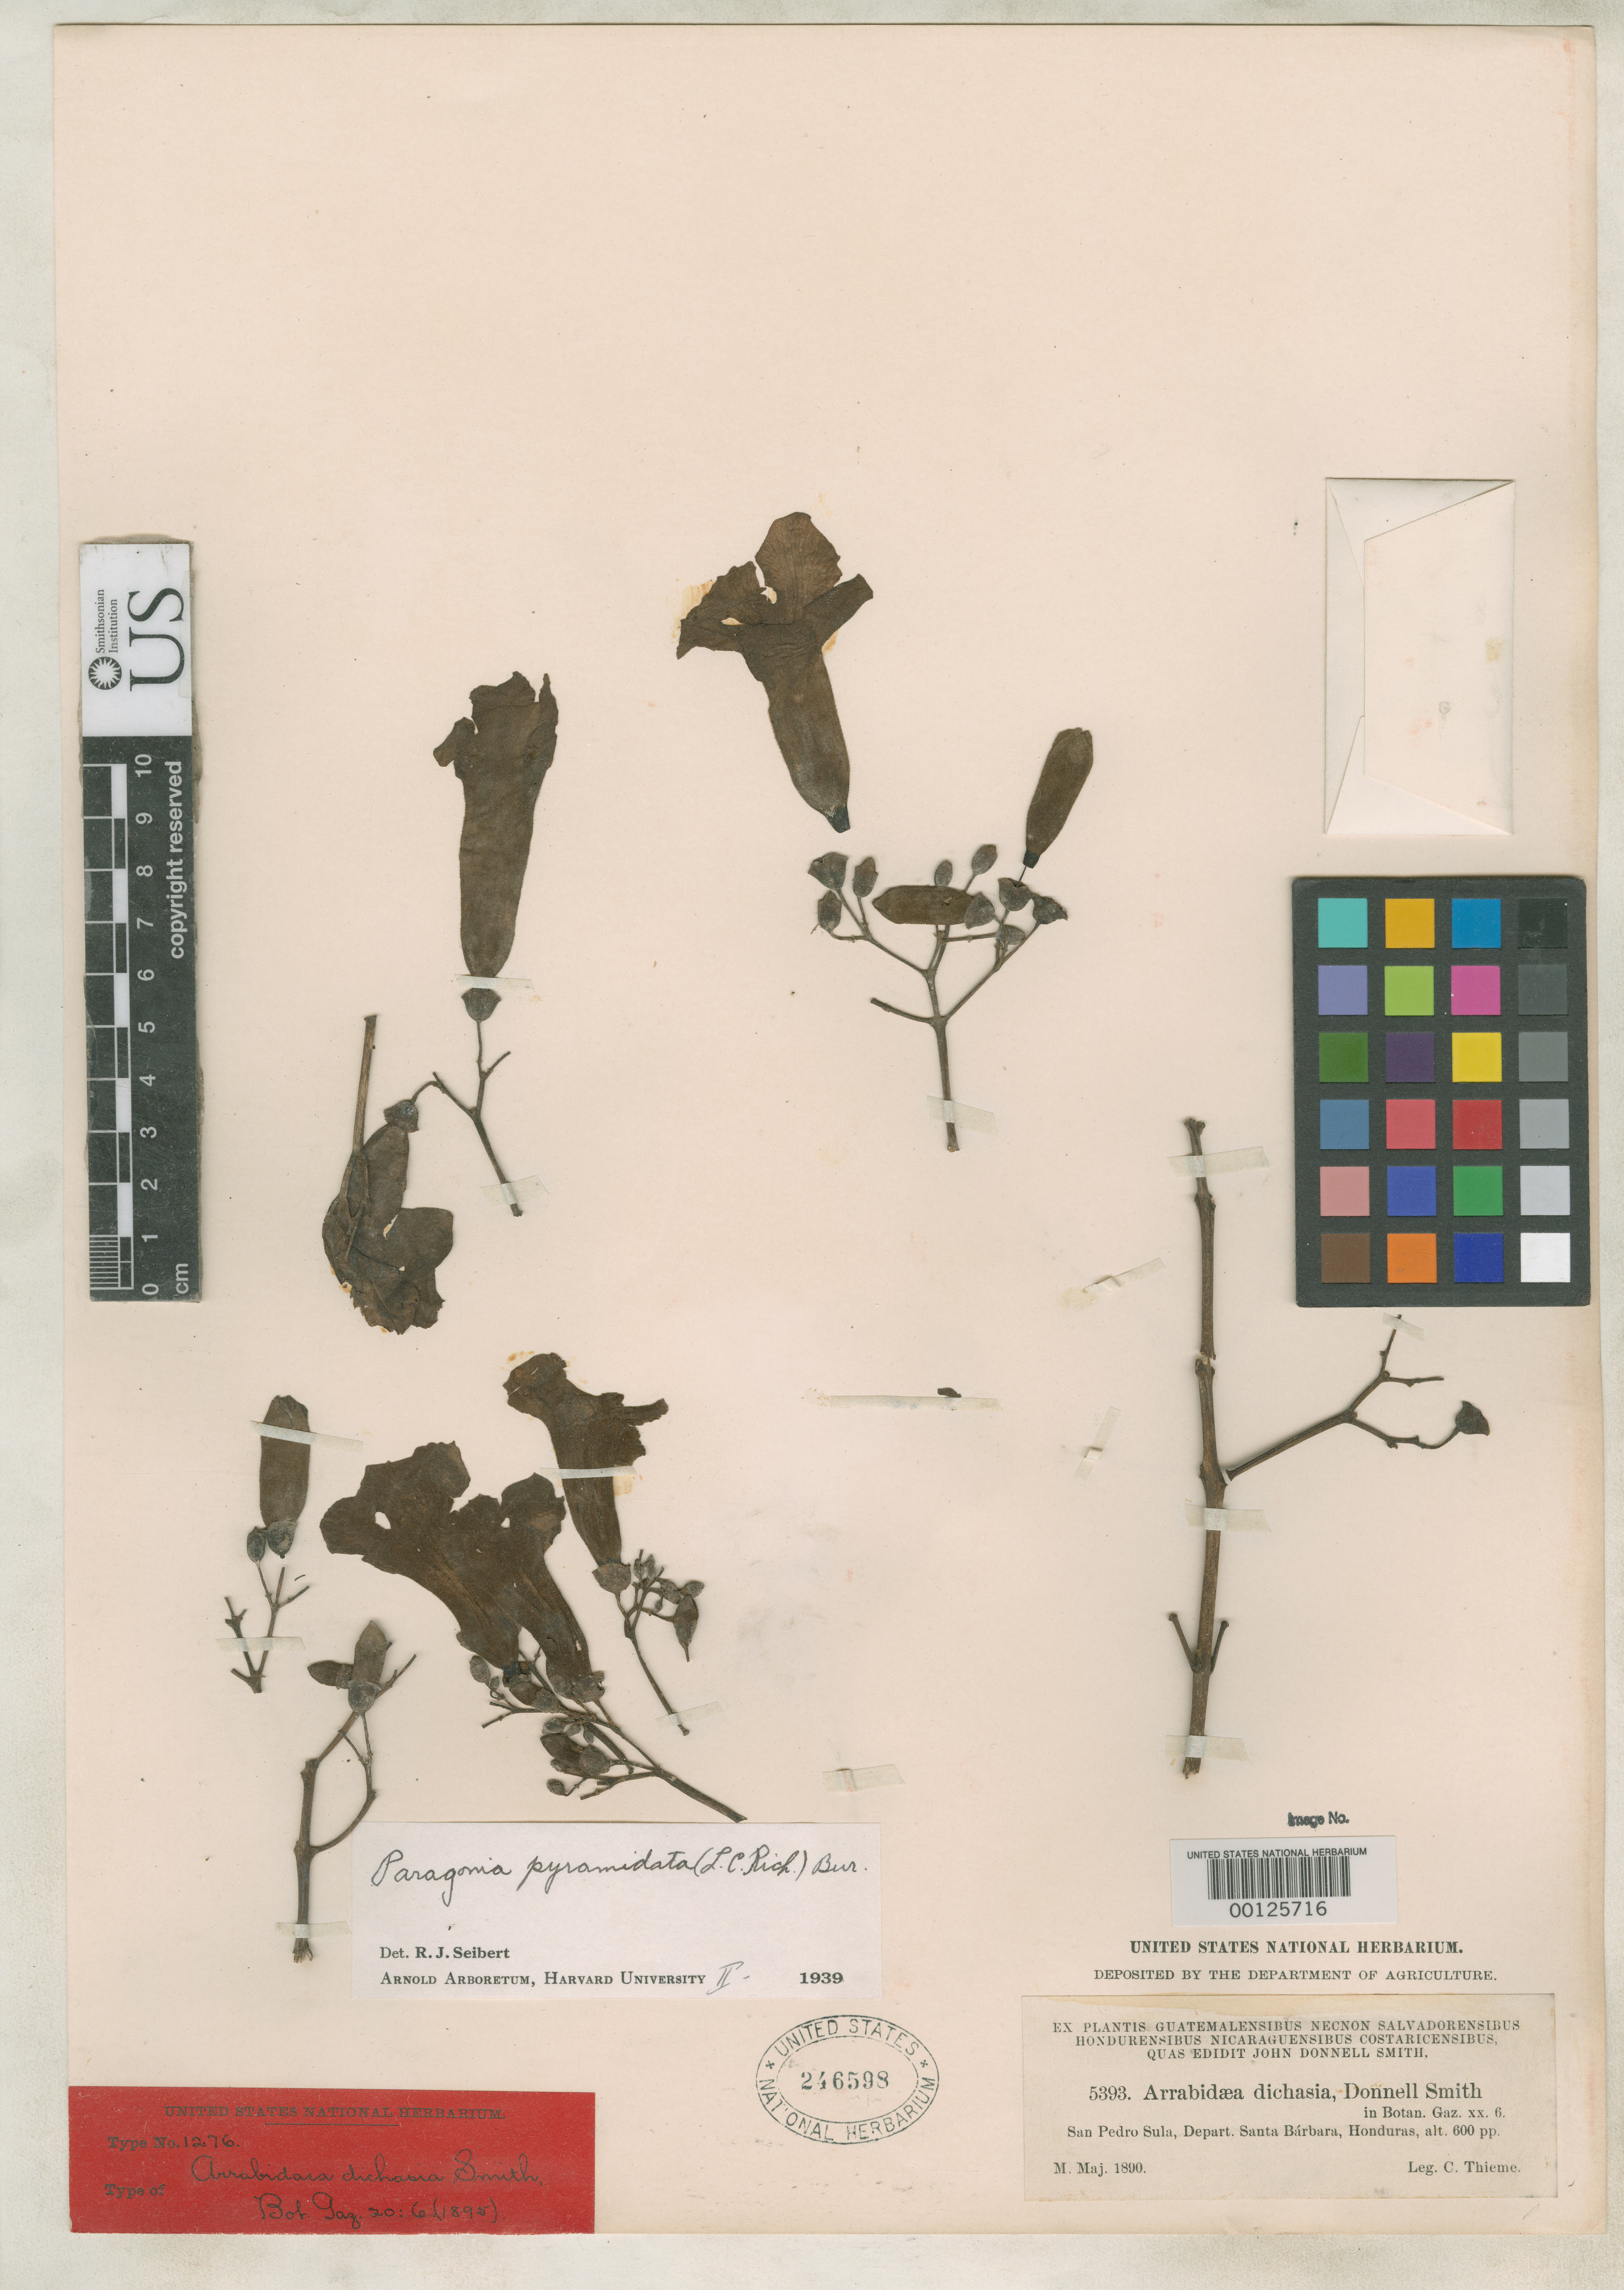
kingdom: Plantae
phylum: Tracheophyta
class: Magnoliopsida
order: Lamiales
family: Bignoniaceae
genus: Arrabidaea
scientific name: Arrabidaea dichasia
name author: Donn. Sm.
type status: Isotype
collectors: C. Thieme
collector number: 5393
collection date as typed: May 1890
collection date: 1890-05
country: Honduras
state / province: Santa Bárbara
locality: San Pedro Sula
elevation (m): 183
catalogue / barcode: US 246598